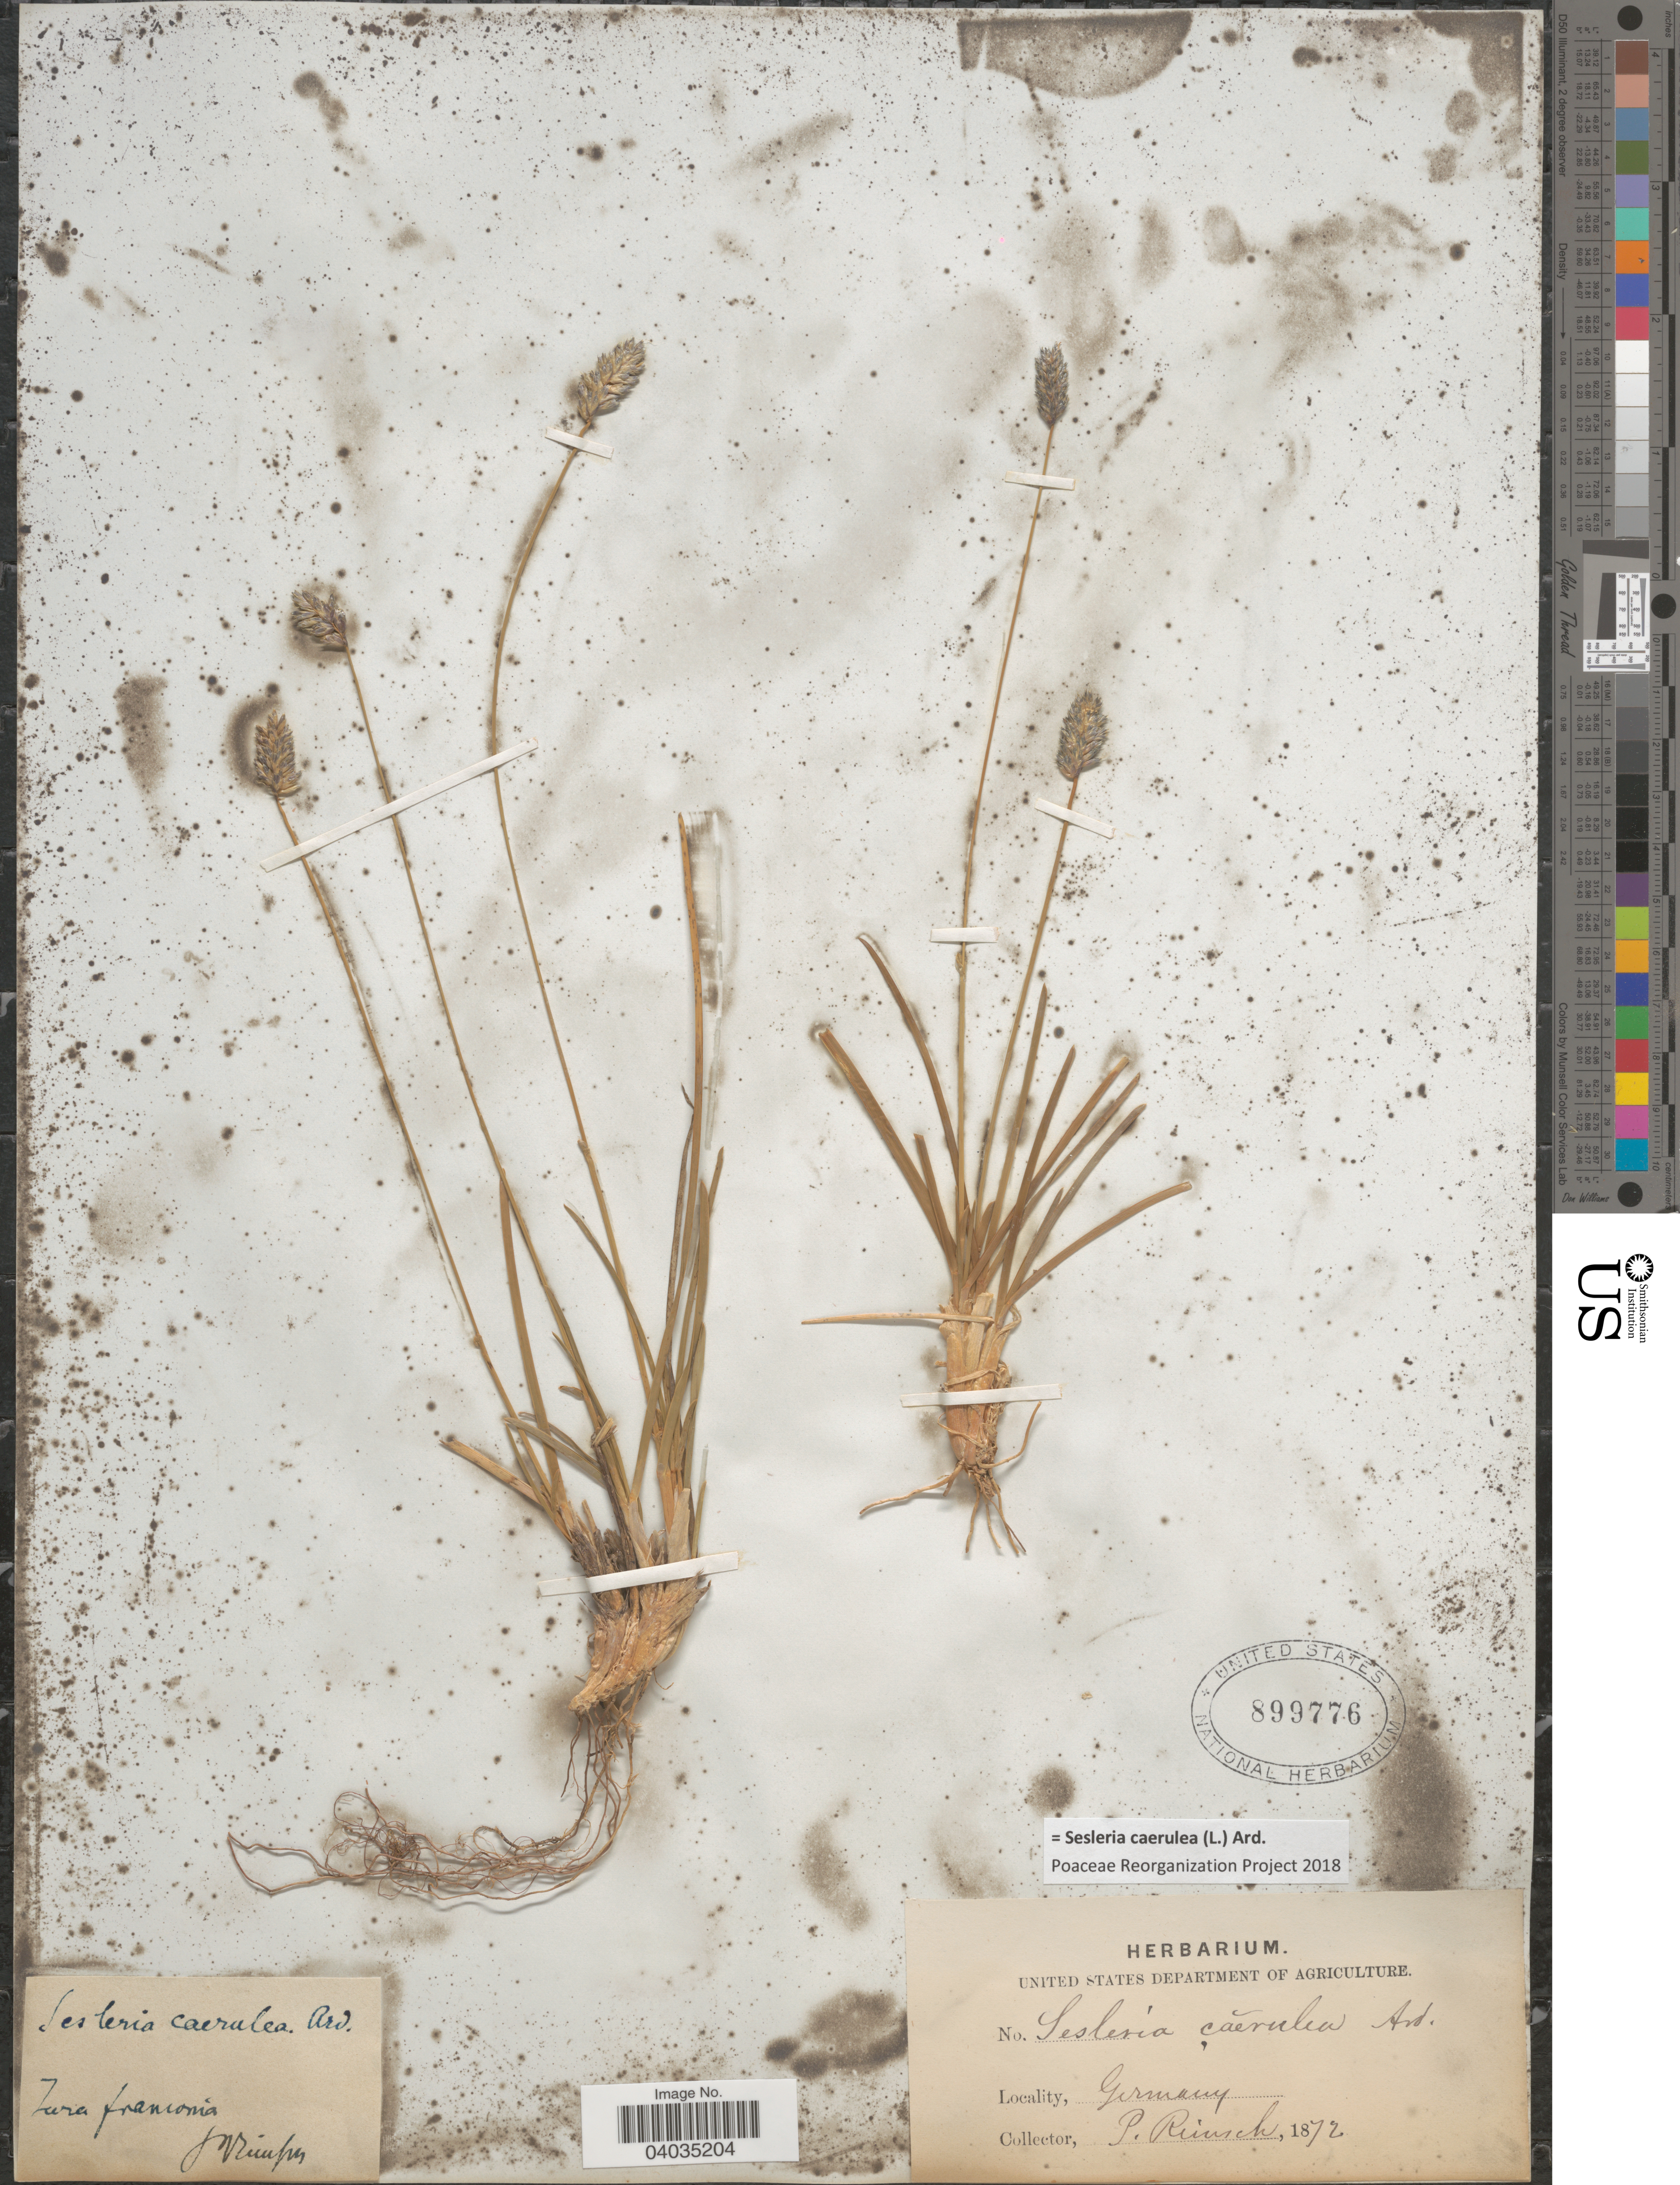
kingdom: Plantae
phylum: Tracheophyta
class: Liliopsida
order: Poales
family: Poaceae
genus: Sesleria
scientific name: Sesleria caerulea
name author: (L.) Ard.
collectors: P. Reinsch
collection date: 1872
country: Germany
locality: Jura franconia.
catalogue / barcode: US 899776